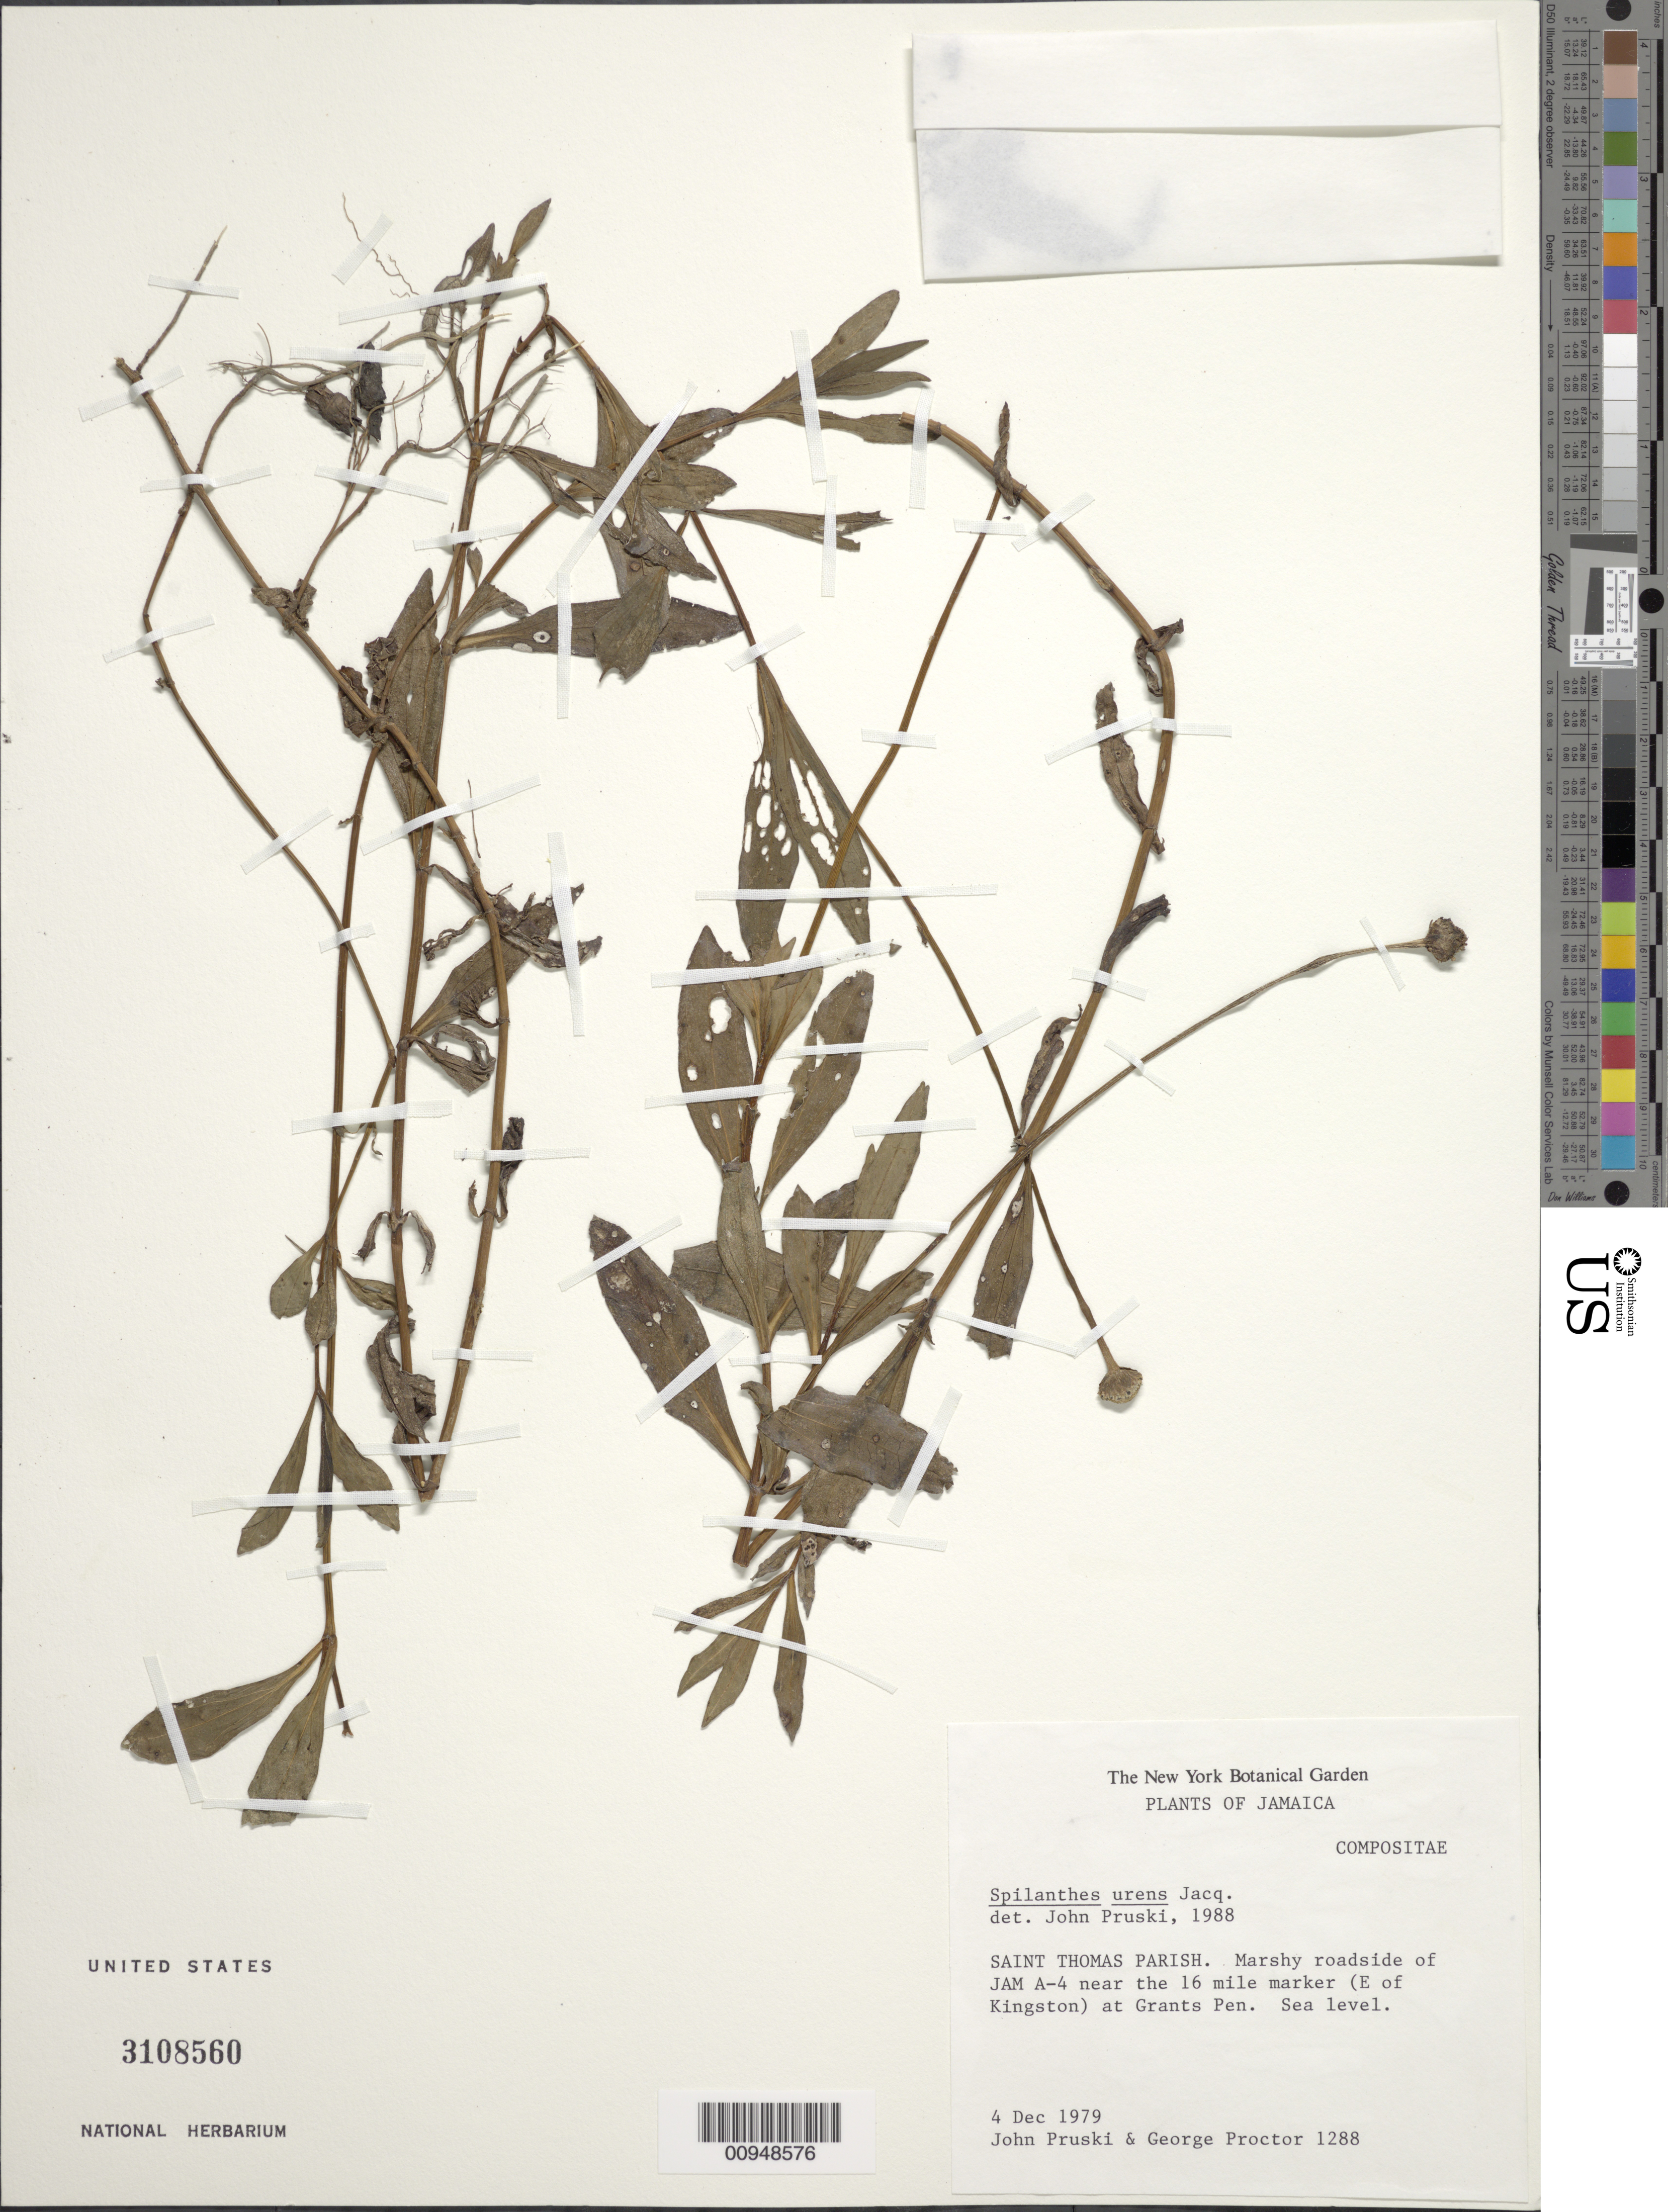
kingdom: Plantae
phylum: Tracheophyta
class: Magnoliopsida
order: Asterales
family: Asteraceae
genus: Spilanthes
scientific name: Spilanthes urens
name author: Jacq.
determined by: Pruski, J. F.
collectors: J. F. Pruski & G. Proctor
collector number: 1288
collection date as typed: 04 Dec 1979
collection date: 1979-12-04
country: Jamaica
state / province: Saint Thomas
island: Jamaica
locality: Roadside of JAM A-4 near the 16 mile marker (E of Kingston) at Grants Pen.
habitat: Marshy roadside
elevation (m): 0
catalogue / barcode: US 3108560